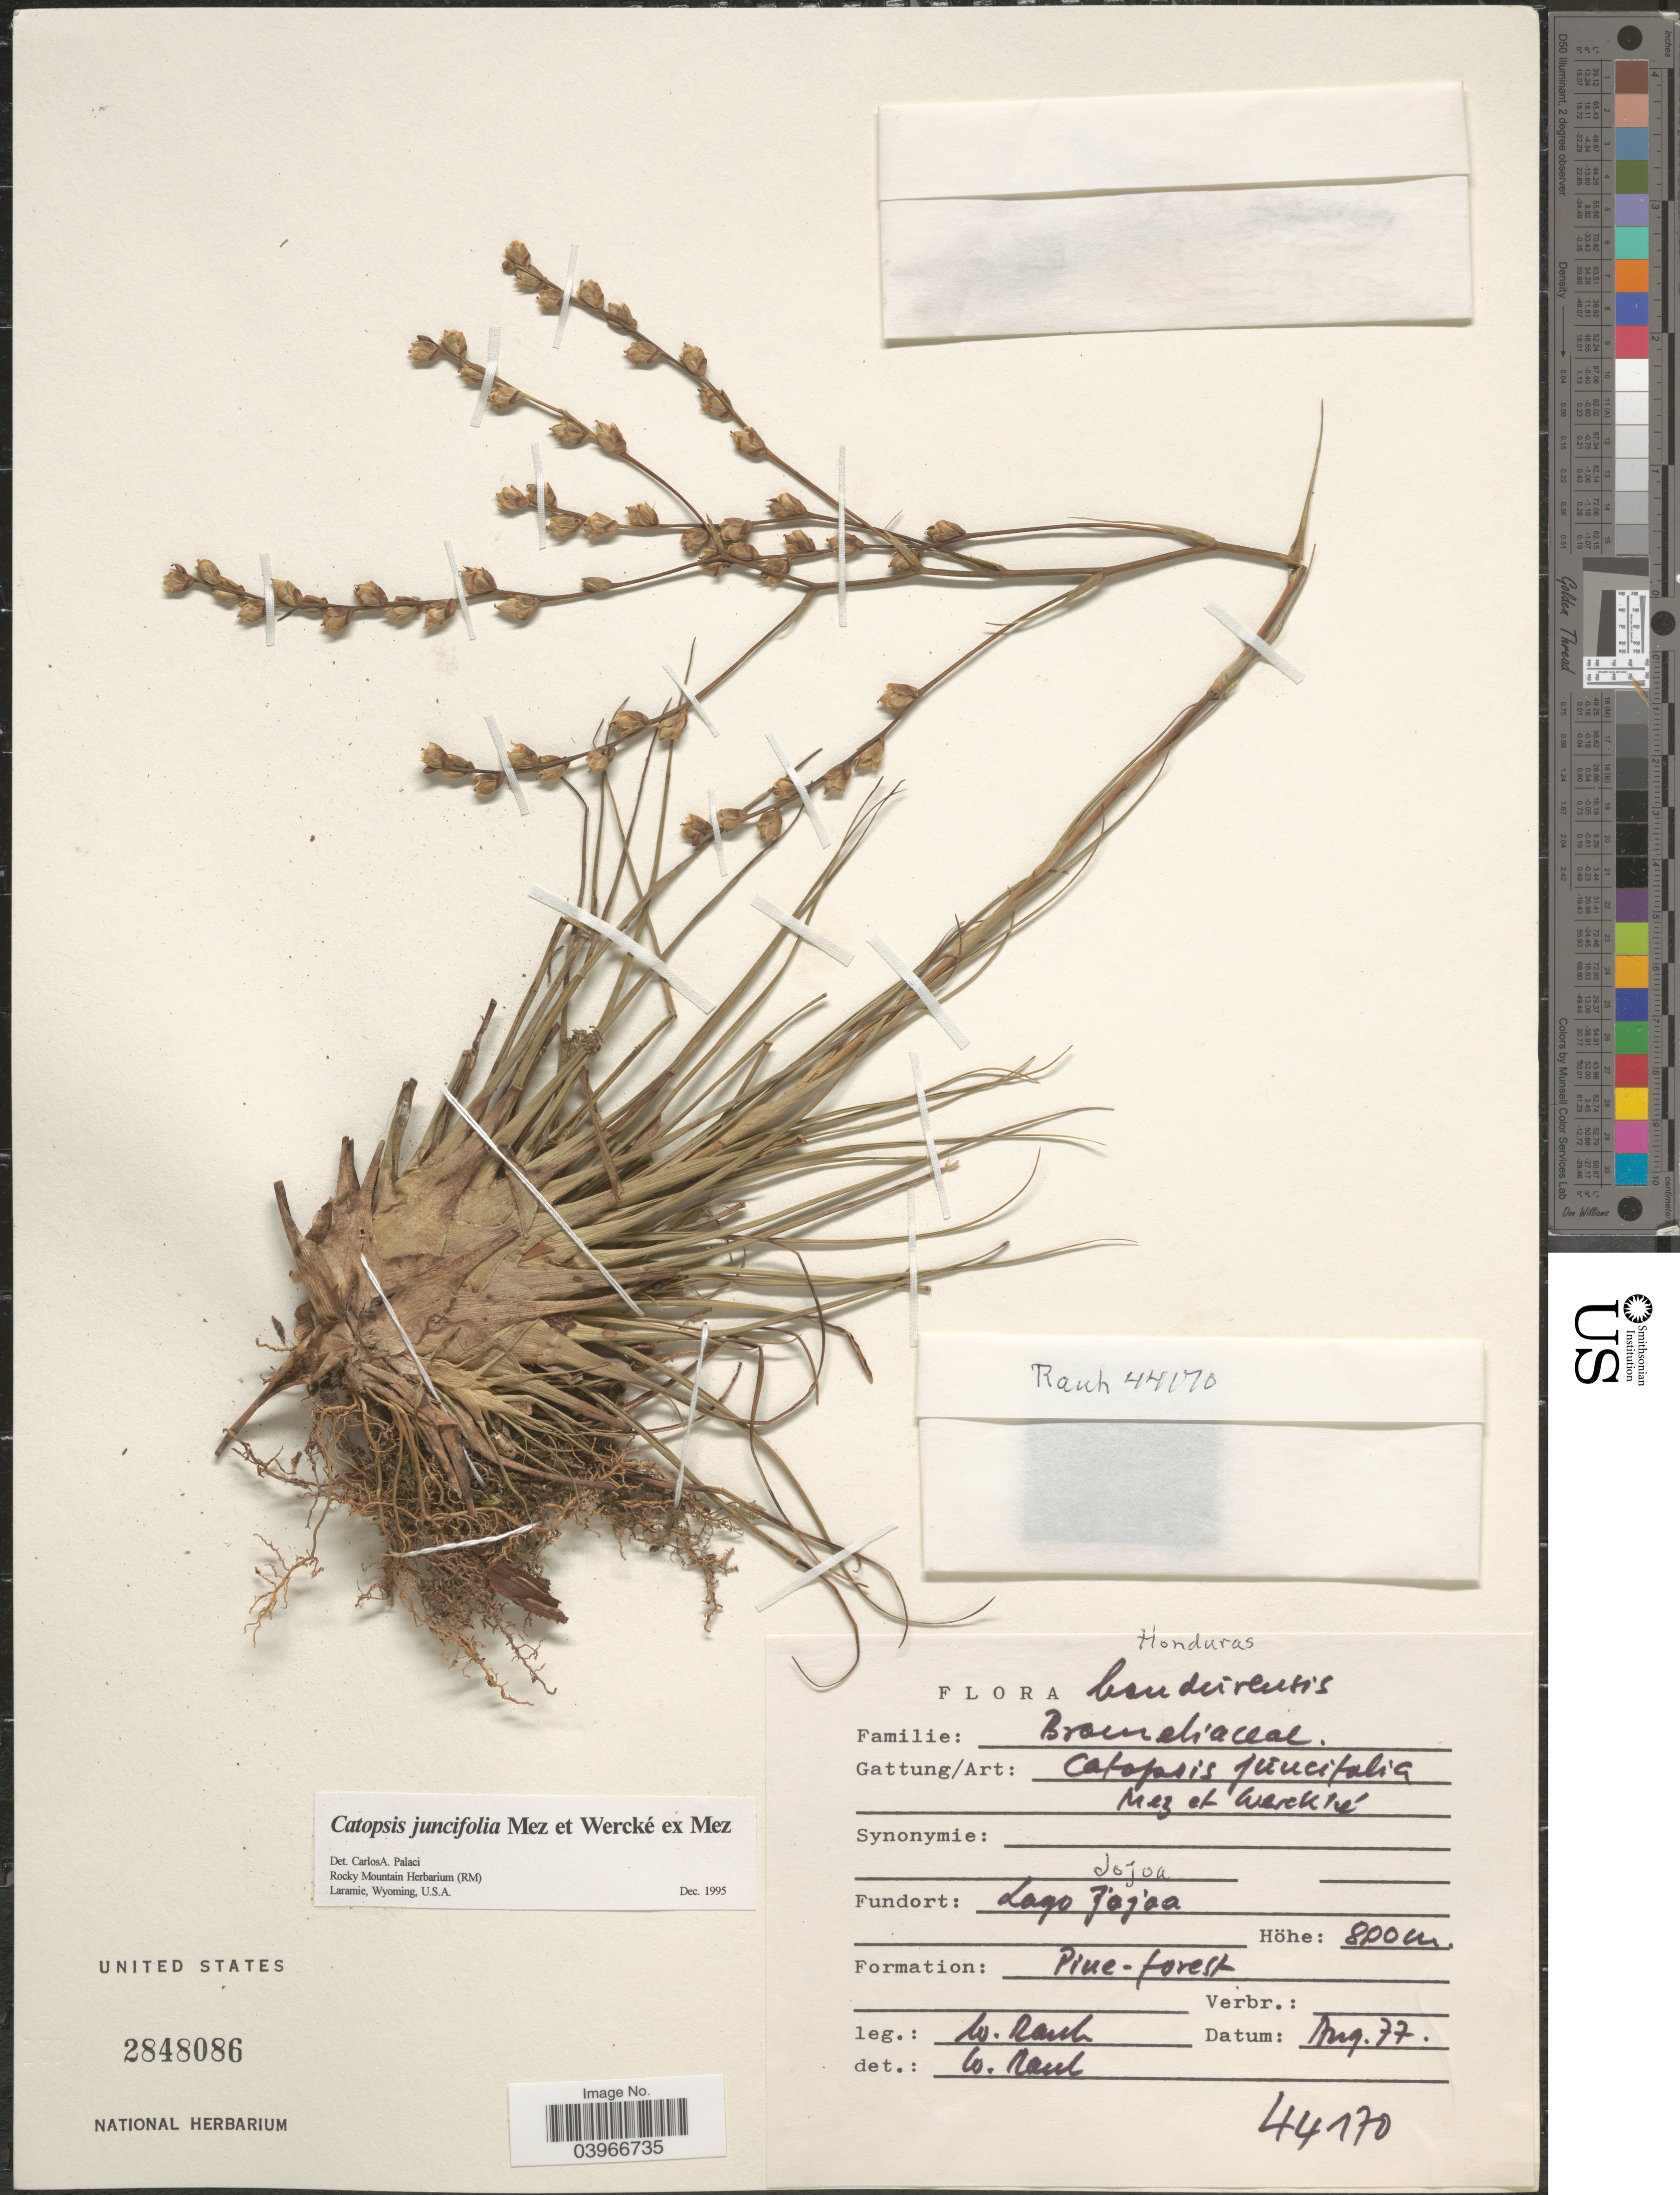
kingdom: Plantae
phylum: Tracheophyta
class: Liliopsida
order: Poales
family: Bromeliaceae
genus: Catopsis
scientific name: Catopsis juncifolia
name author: Mez & Wercklé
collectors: W. Rauh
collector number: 44170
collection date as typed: Transcribed d/m/y: /8/77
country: Honduras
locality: Fundort: Lago Yojoa.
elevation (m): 800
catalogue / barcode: US 2848086